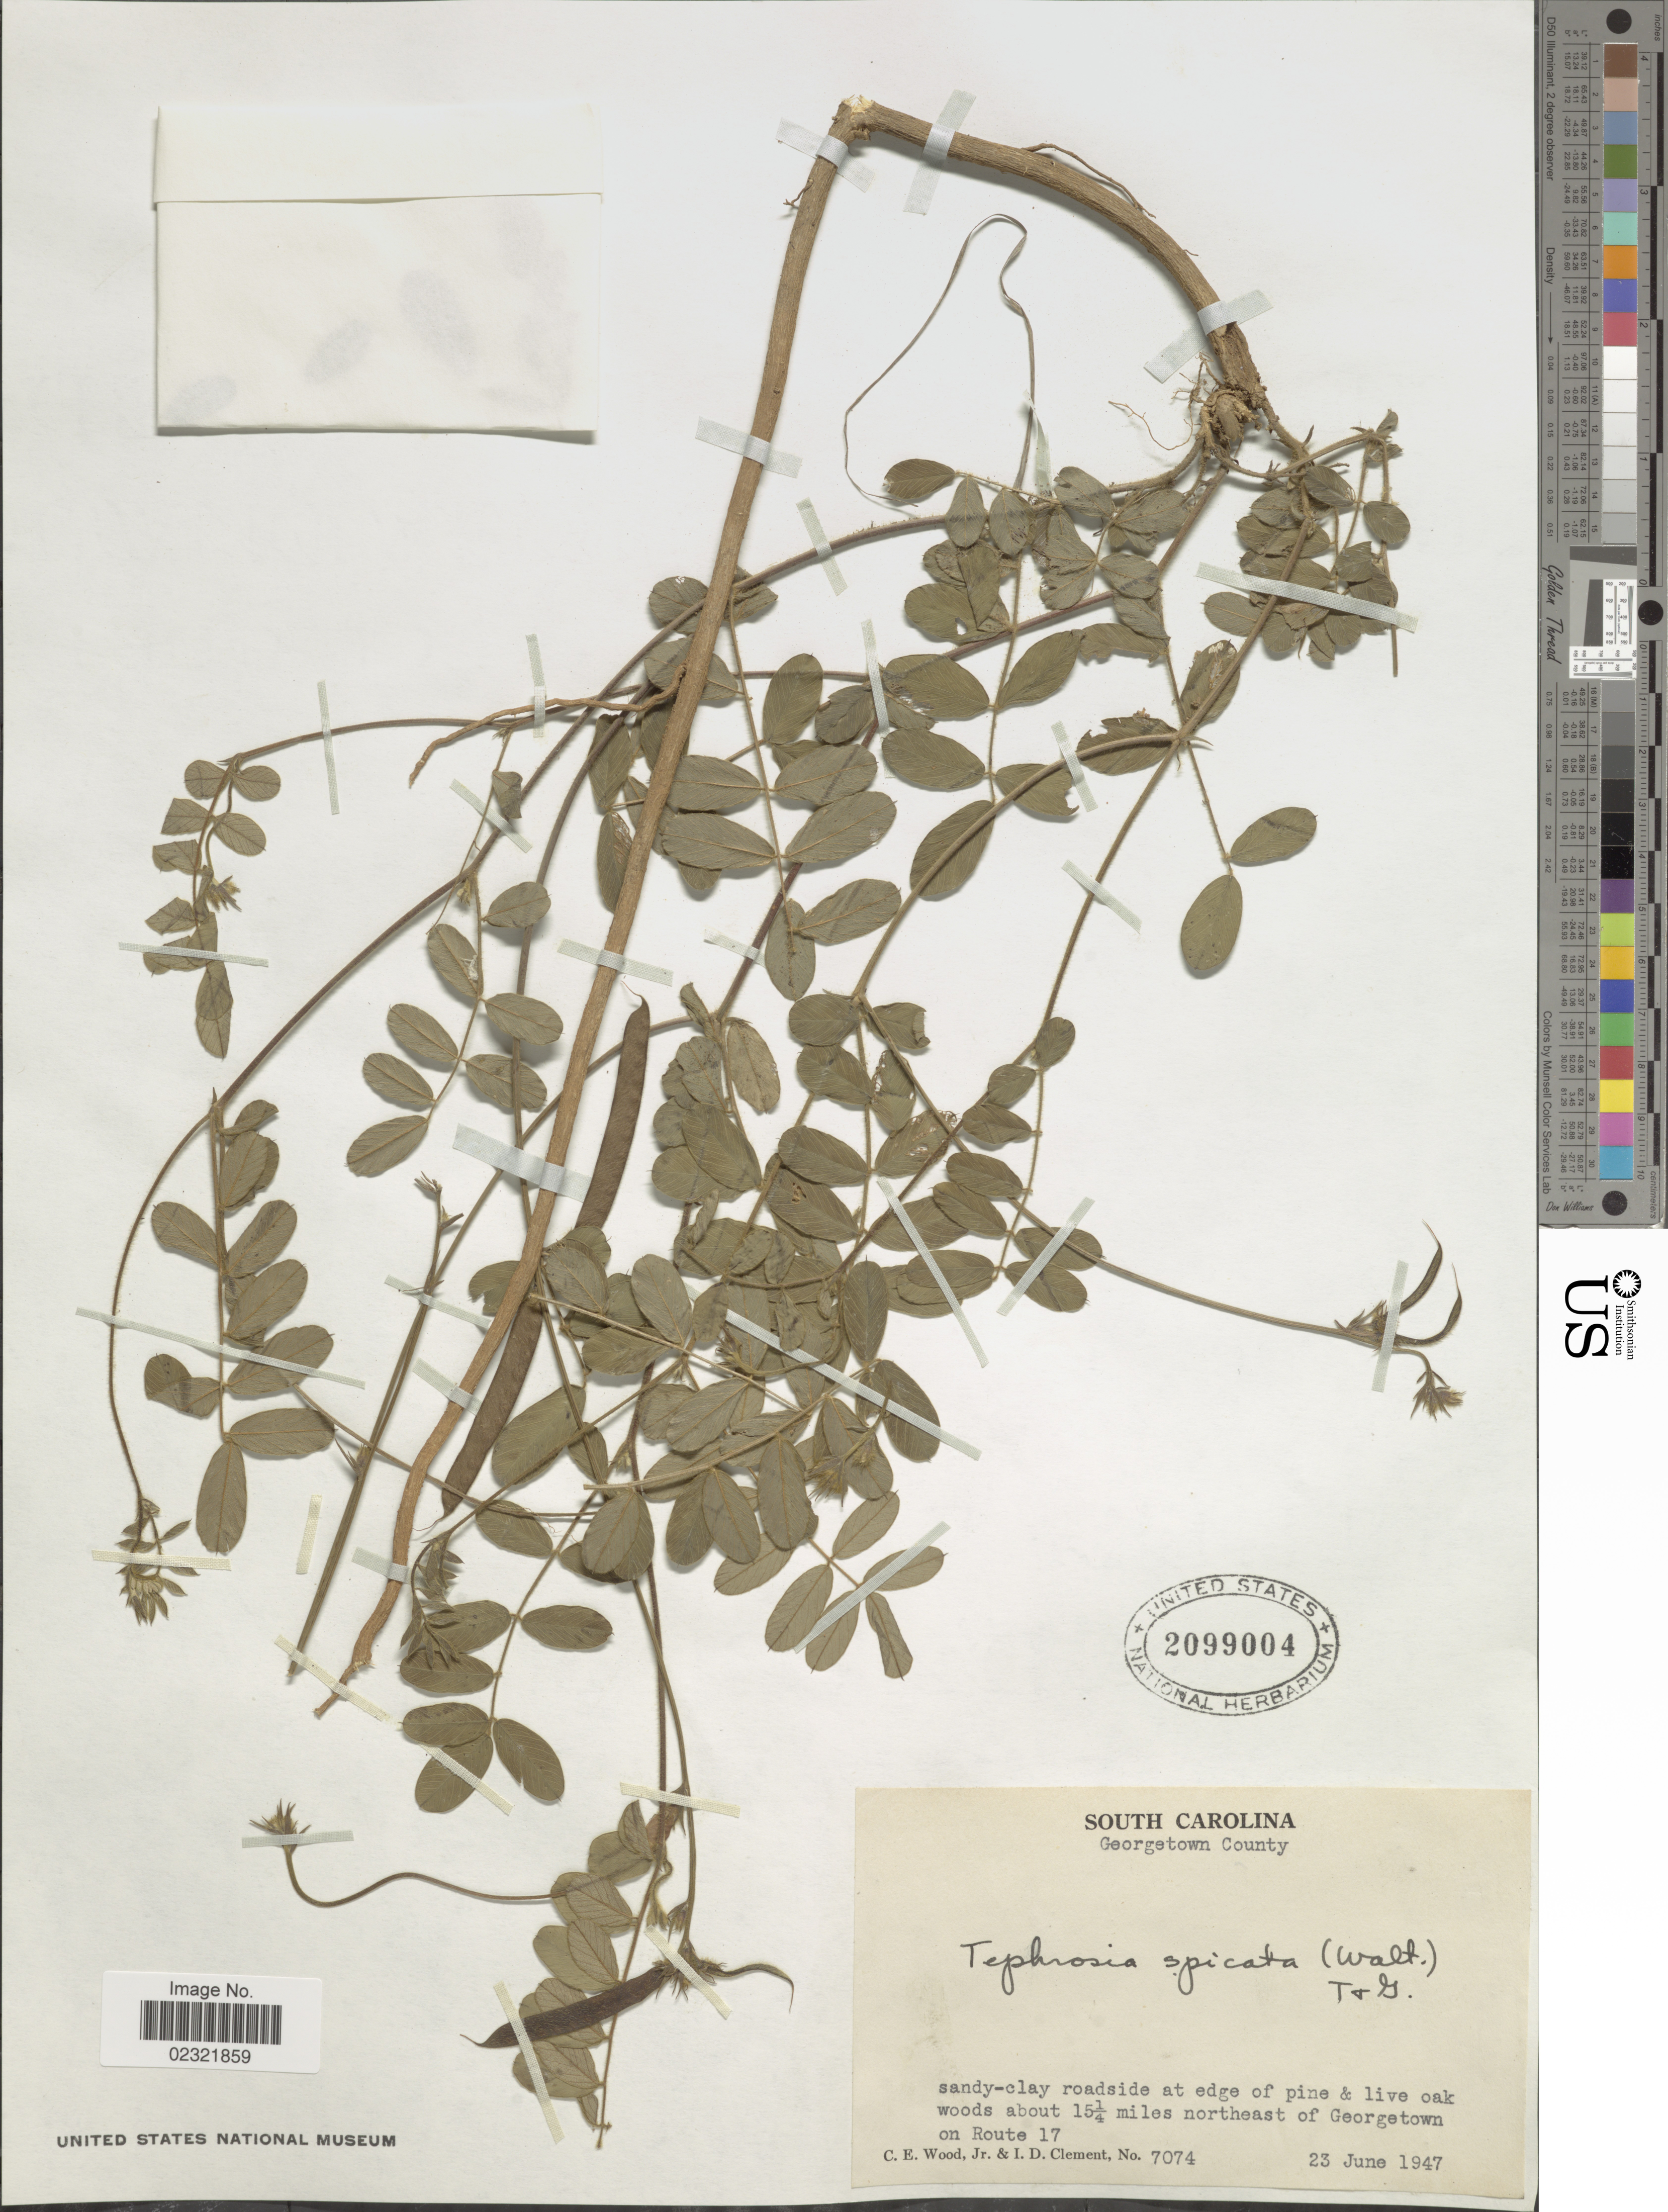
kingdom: Plantae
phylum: Tracheophyta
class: Magnoliopsida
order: Fabales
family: Fabaceae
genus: Tephrosia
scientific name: Tephrosia spicata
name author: (Walter) Torr. & A. Gray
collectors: C. Wood & I. Clement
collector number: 7074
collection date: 1947-06-23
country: United States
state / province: South Carolina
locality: Georgetown County, sandy-caly roadside at edge of pine & live oak woods about 15¼ miles northeast of Georgetown on Route 17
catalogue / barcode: US 2099004